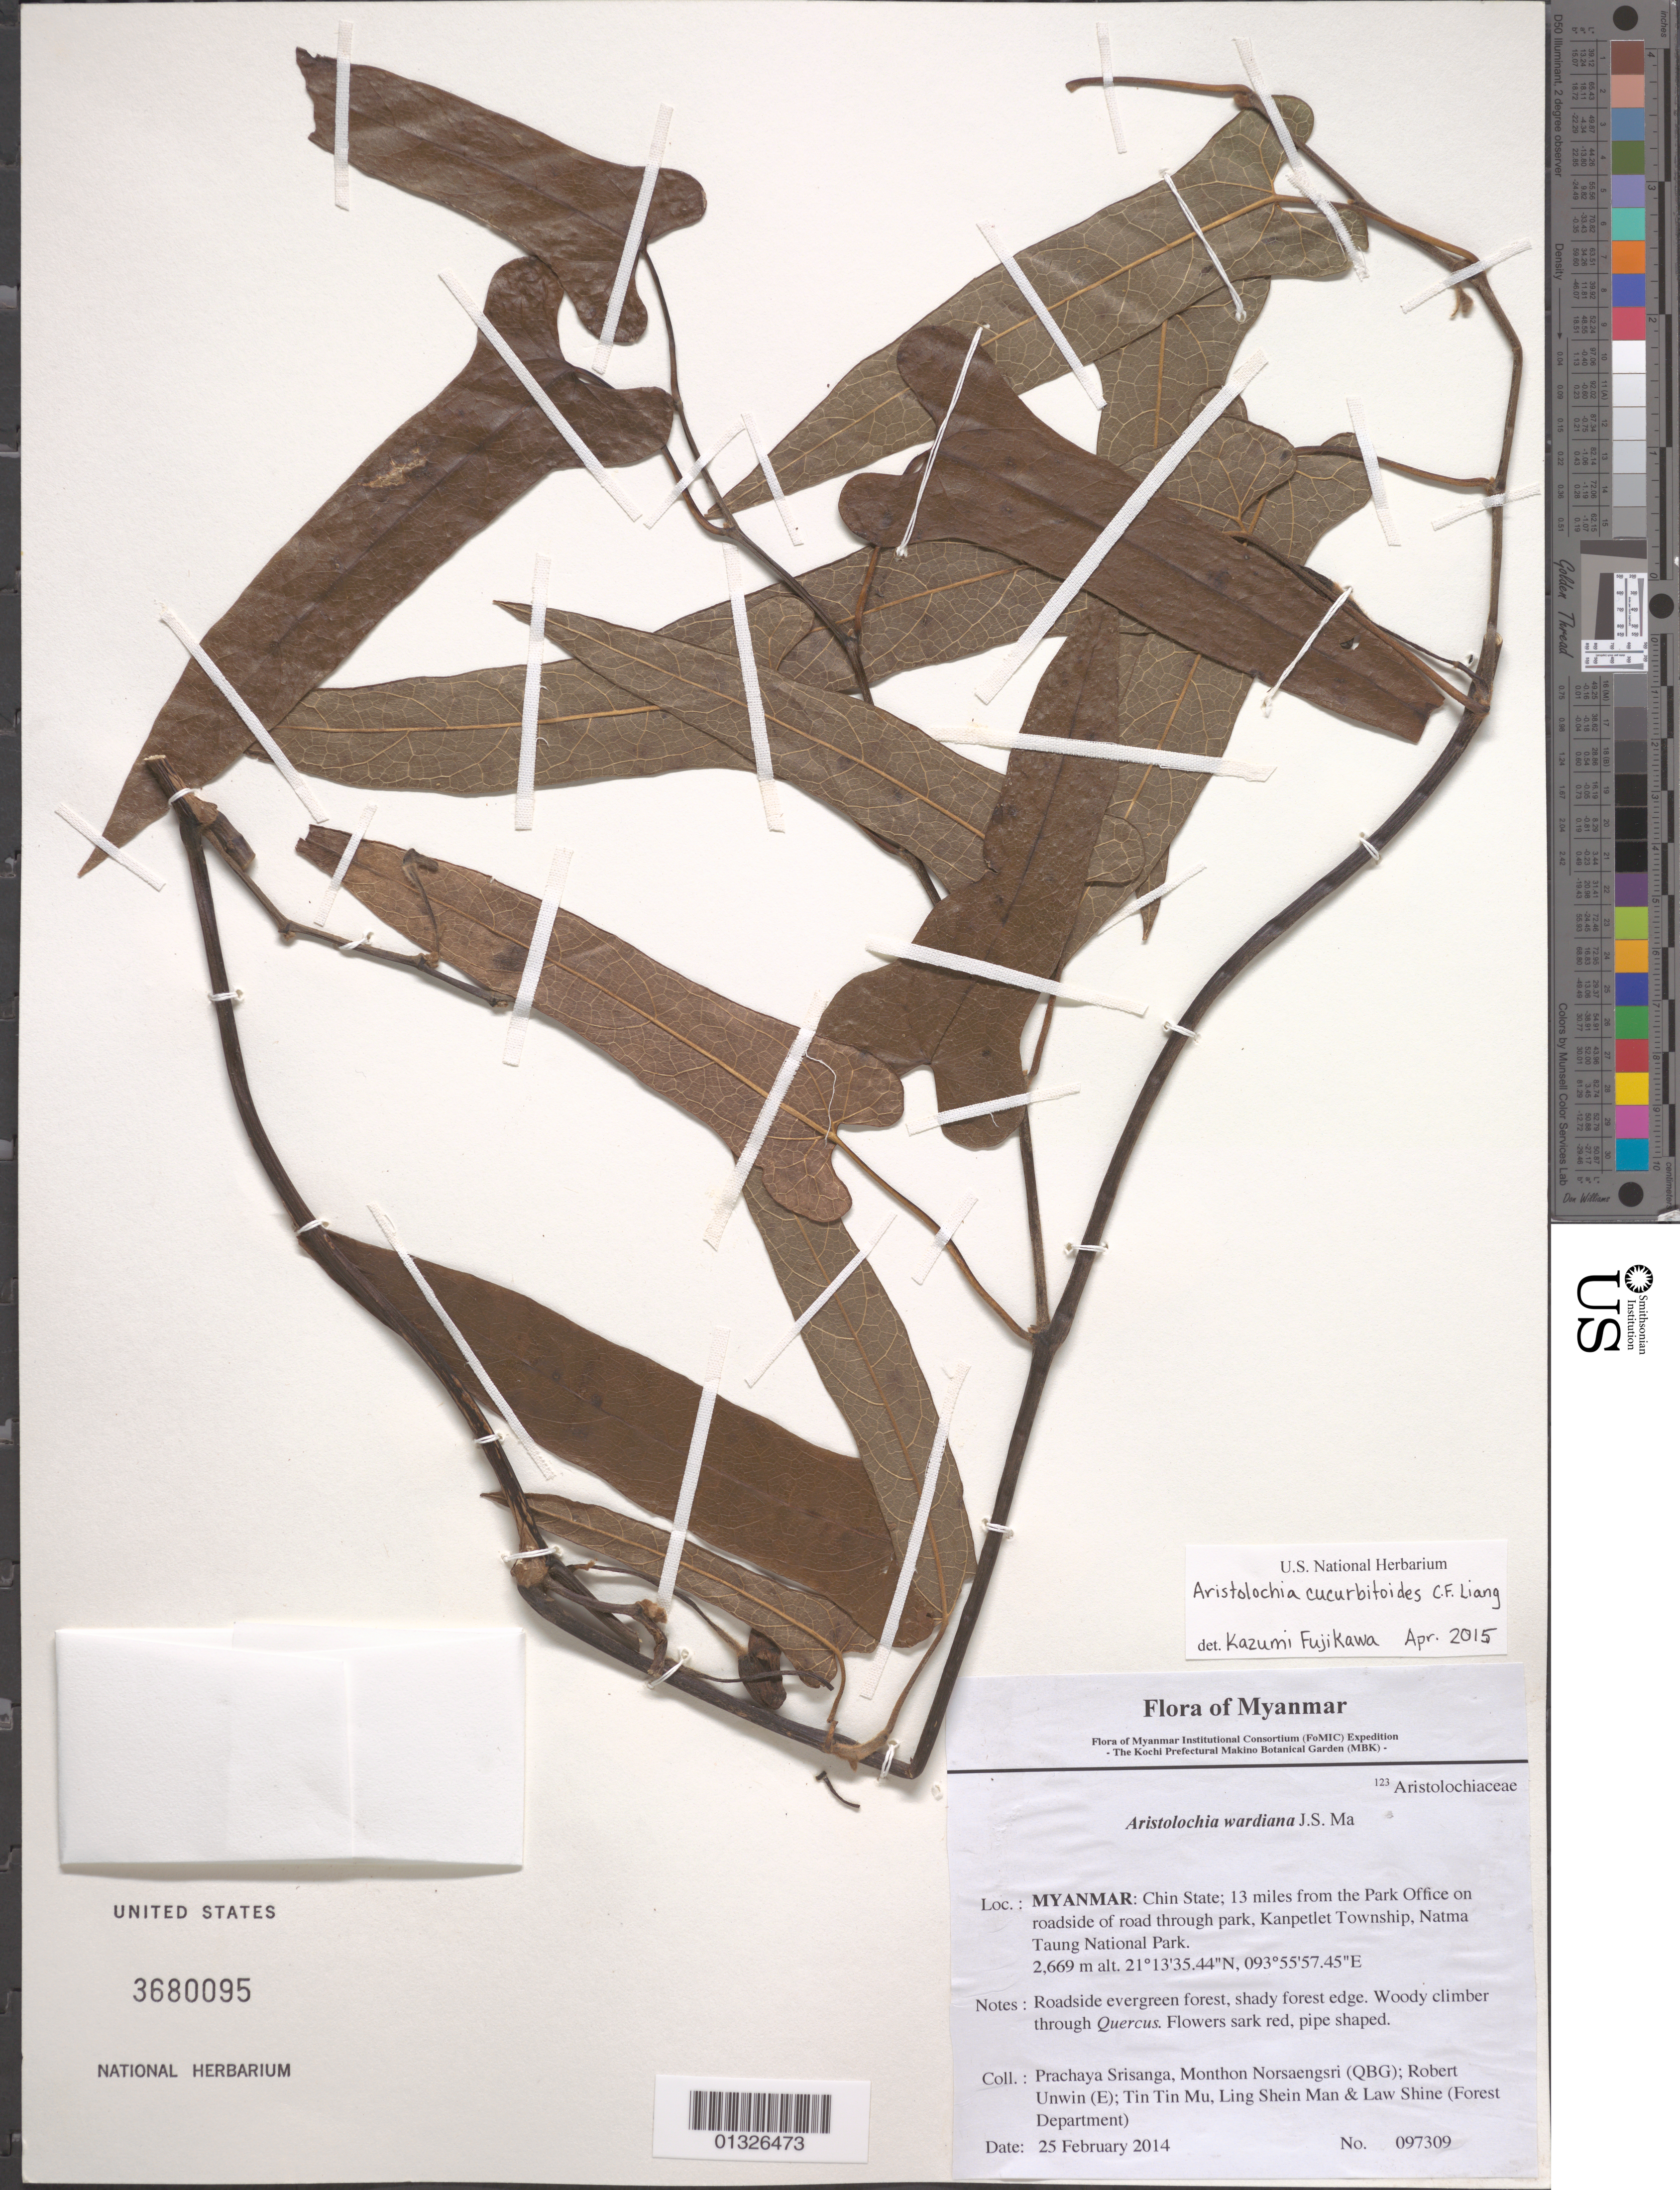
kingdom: Plantae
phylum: Tracheophyta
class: Magnoliopsida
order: Piperales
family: Aristolochiaceae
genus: Aristolochia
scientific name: Aristolochia cucurbitoides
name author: C.F. Liang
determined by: Fujikawa, Kazumi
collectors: P. Srisanga, M. Norsaengsri, R. Unwin, Tin Tin Mu, Ling Shein Man & L. Shine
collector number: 97309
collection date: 2014-02-25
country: Myanmar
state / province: Chin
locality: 13 miles from the Park Office on roadside of road through park, Kanpetlet Township, Natma Taung National Park.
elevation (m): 2669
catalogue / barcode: US 3680095